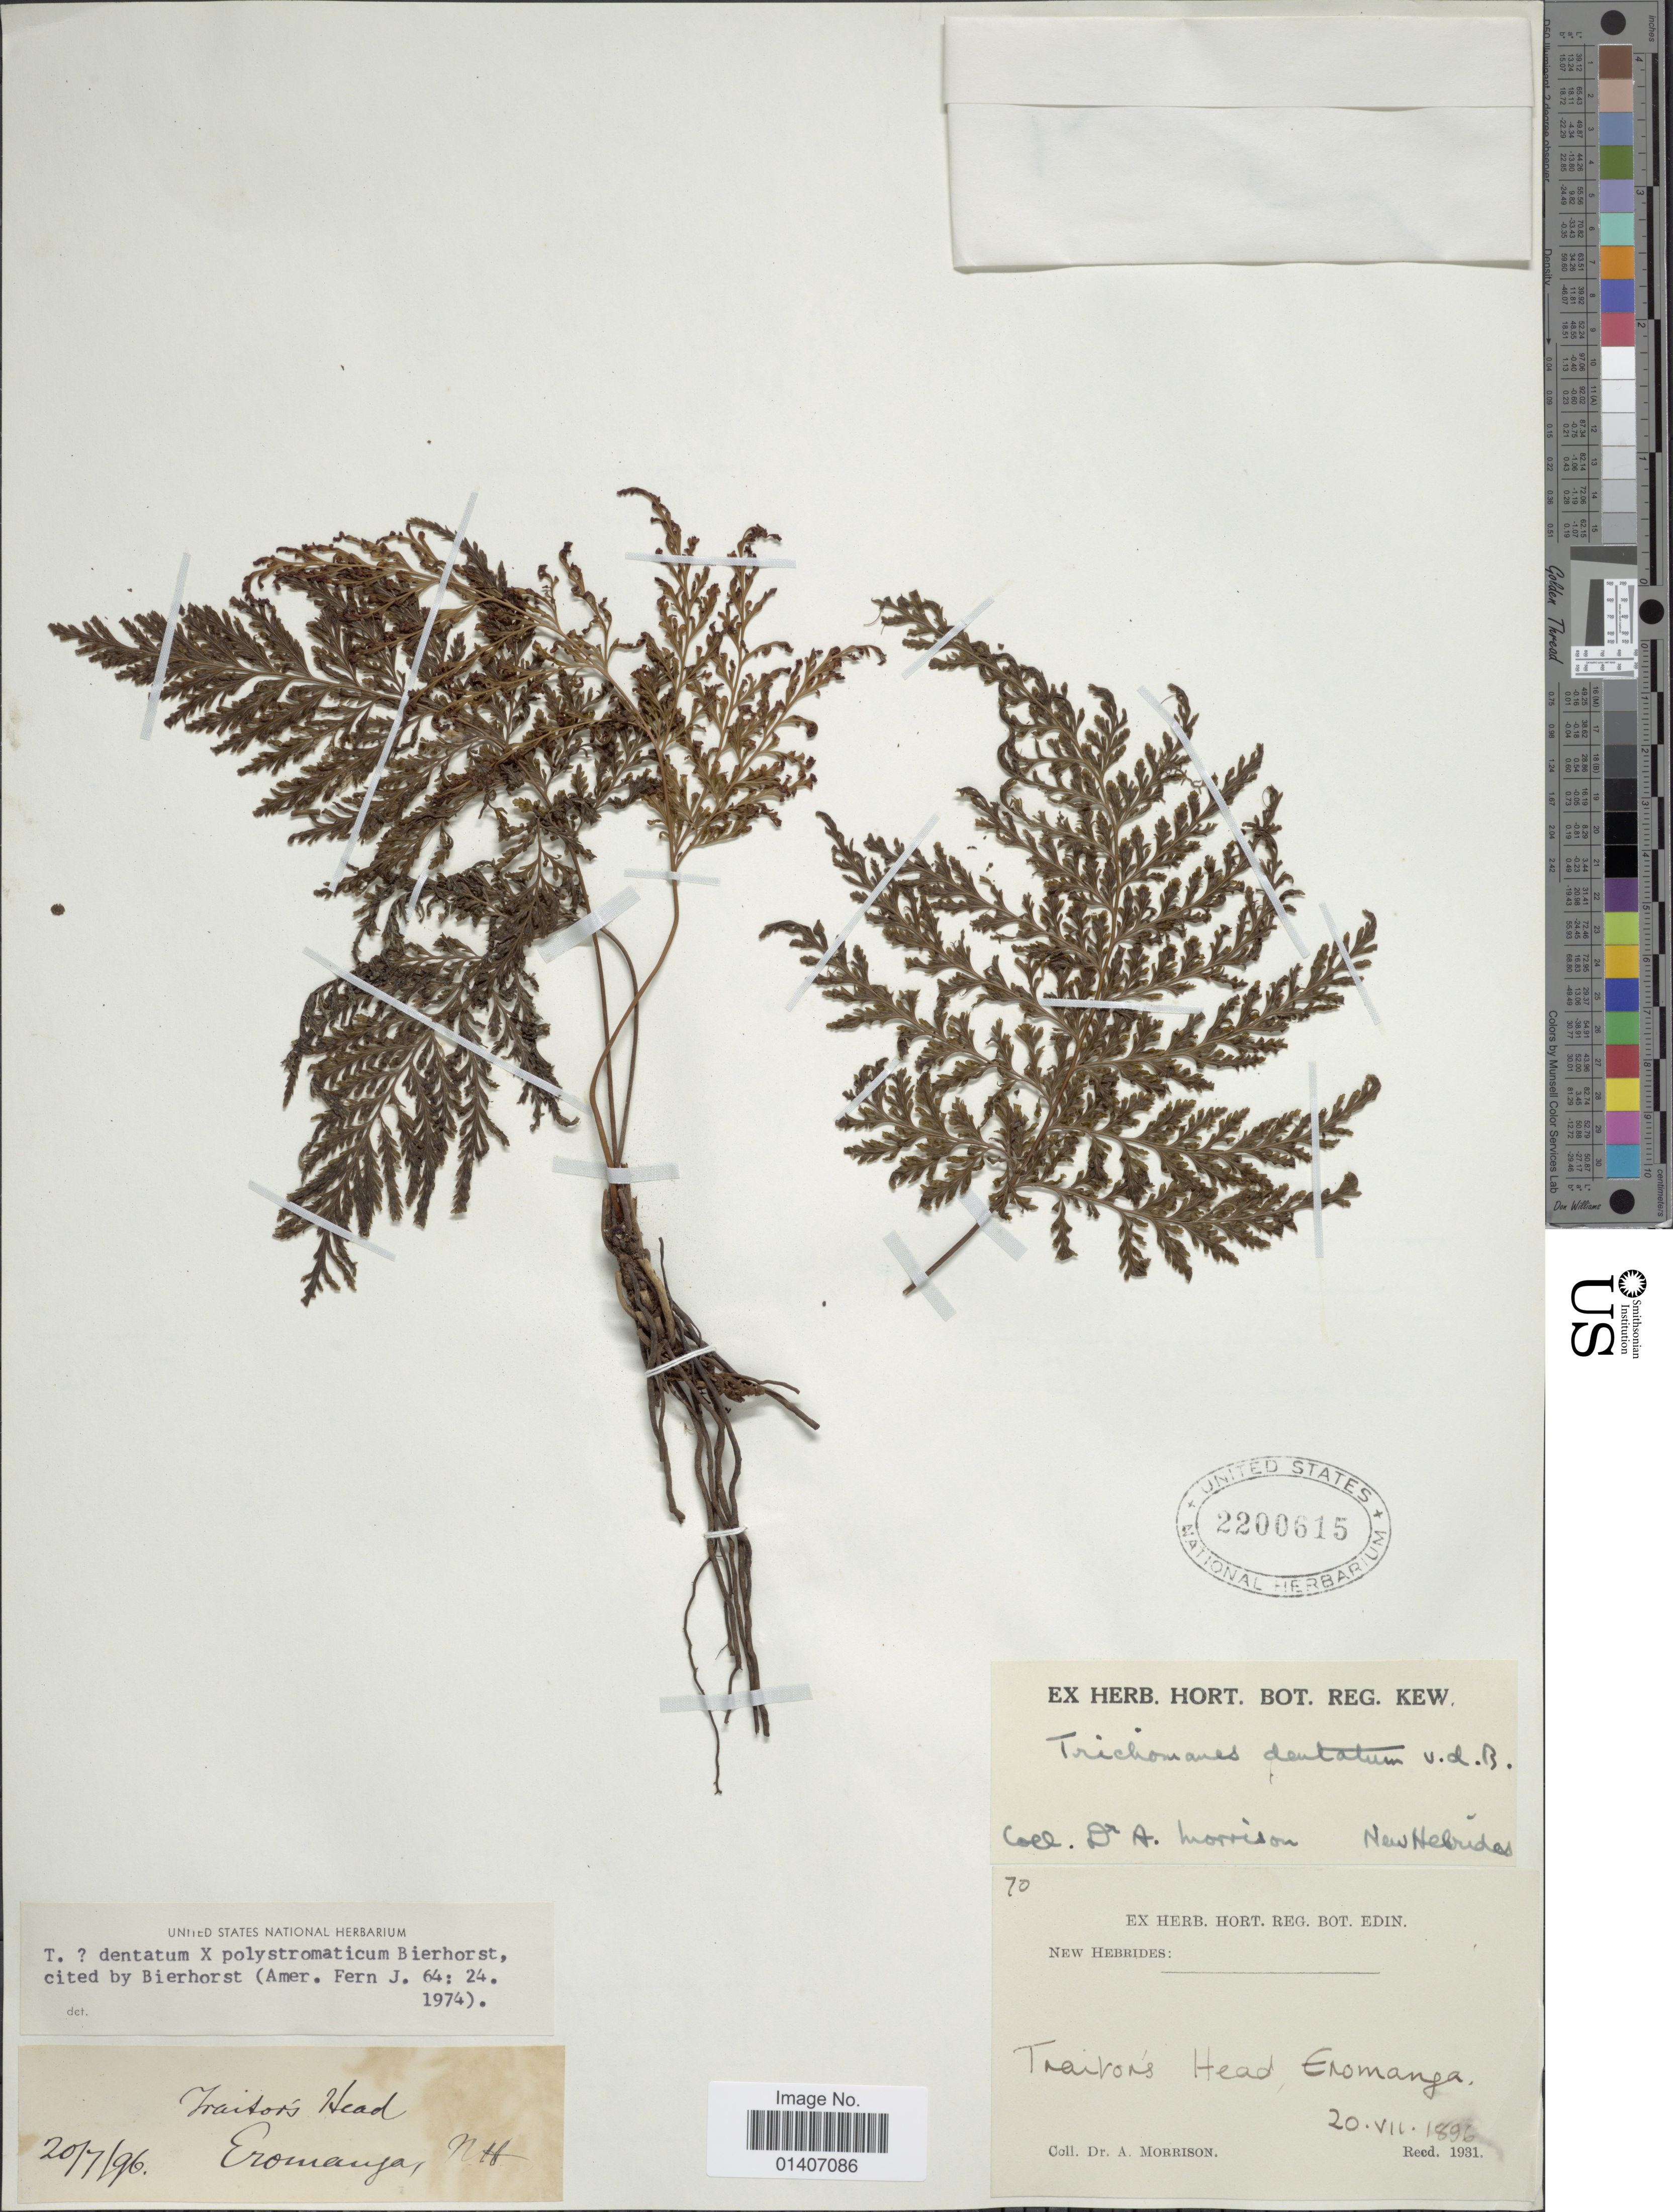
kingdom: Plantae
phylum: Tracheophyta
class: Polypodiopsida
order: Hymenophyllales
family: Hymenophyllaceae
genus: Abrodictyum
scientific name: Abrodictyum dentatum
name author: (Bosch) Ebihara & K. Iwats.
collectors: A. Morrison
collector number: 70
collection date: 1896-07-20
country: Vanuatu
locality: New Hebrides, Traitois Head, Enomanga [interpreted]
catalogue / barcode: US 2200615